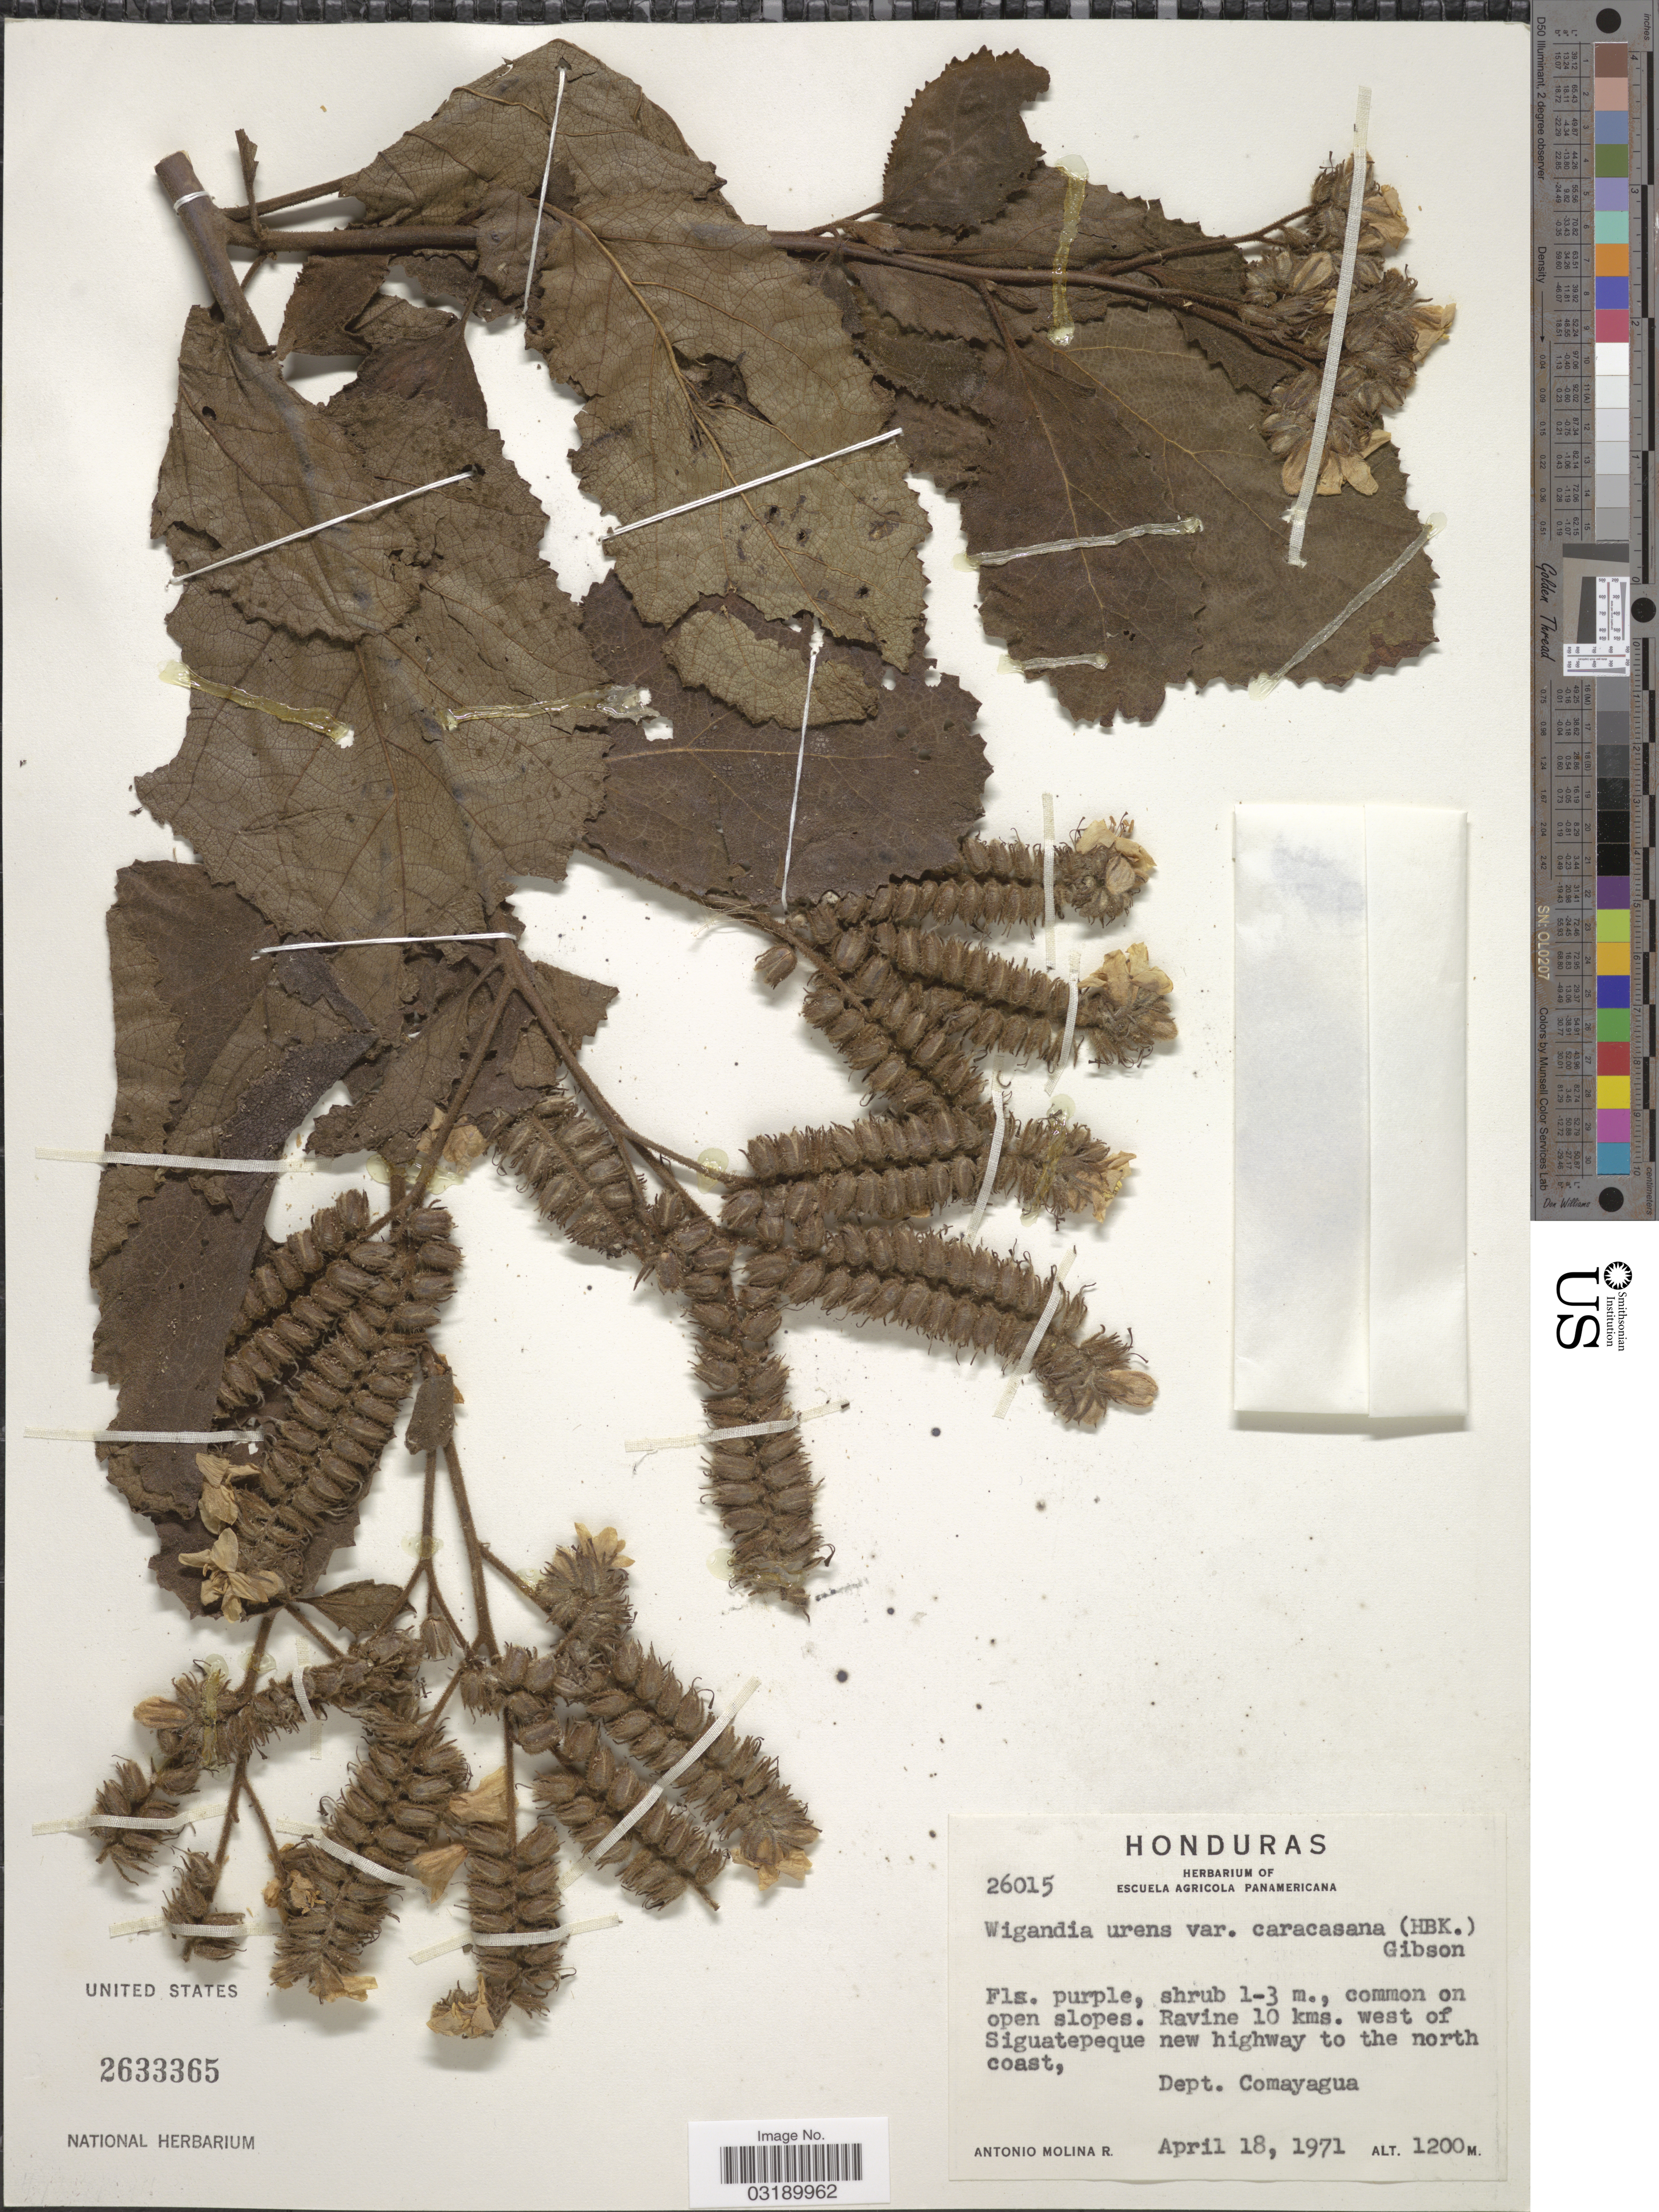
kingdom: Plantae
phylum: Tracheophyta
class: Magnoliopsida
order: Boraginales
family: Namaceae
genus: Wigandia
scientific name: Wigandia urens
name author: (Ruiz & Pav.) Kunth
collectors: A. Molina R.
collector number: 26015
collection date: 1971-04-18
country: Honduras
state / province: Comayagua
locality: Ravine 10 kms. west of Siguatepeque new highway to the north coast. Dept. Comayagua.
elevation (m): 1200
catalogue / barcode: US 2633365